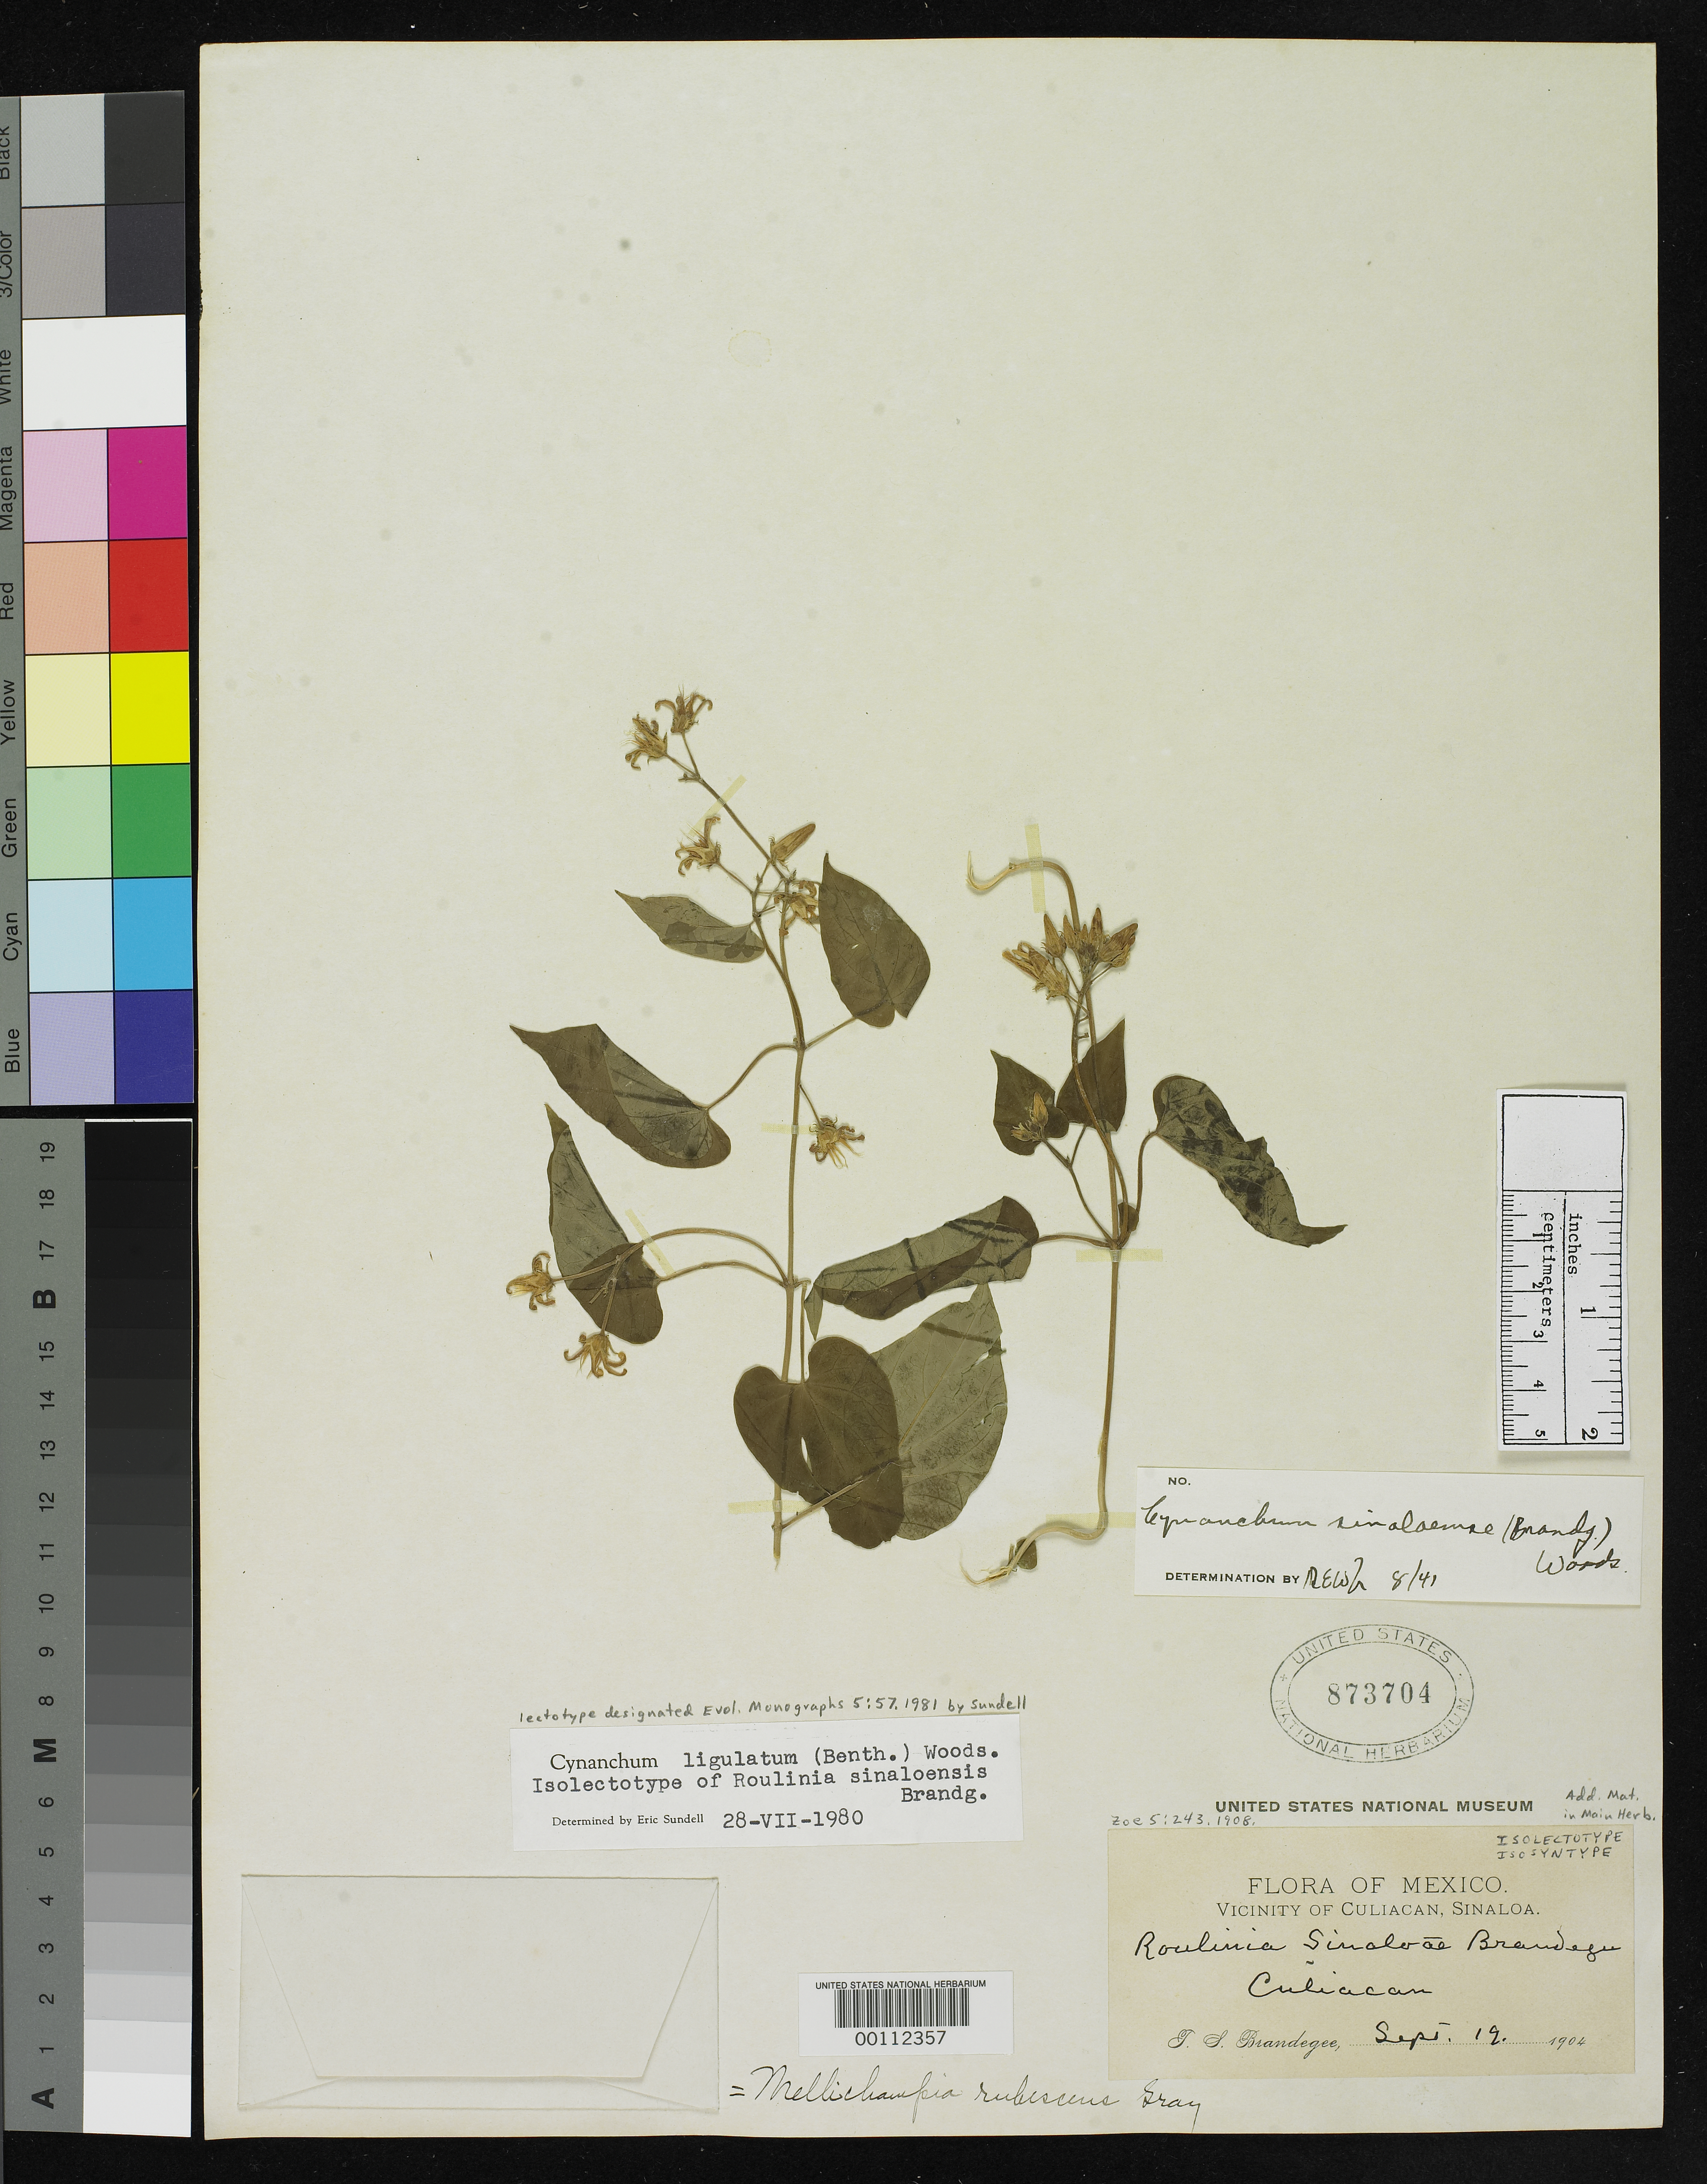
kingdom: Plantae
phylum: Tracheophyta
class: Magnoliopsida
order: Gentianales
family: Apocynaceae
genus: Roulinia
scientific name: Roulinia sinaloensis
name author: Brandegee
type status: Isolectotype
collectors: T. S. Brandegee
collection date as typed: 12 Sep 1904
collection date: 1904-09-12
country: Mexico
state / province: Sinaloa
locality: Culiacan, Yervacito.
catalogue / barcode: US 873704